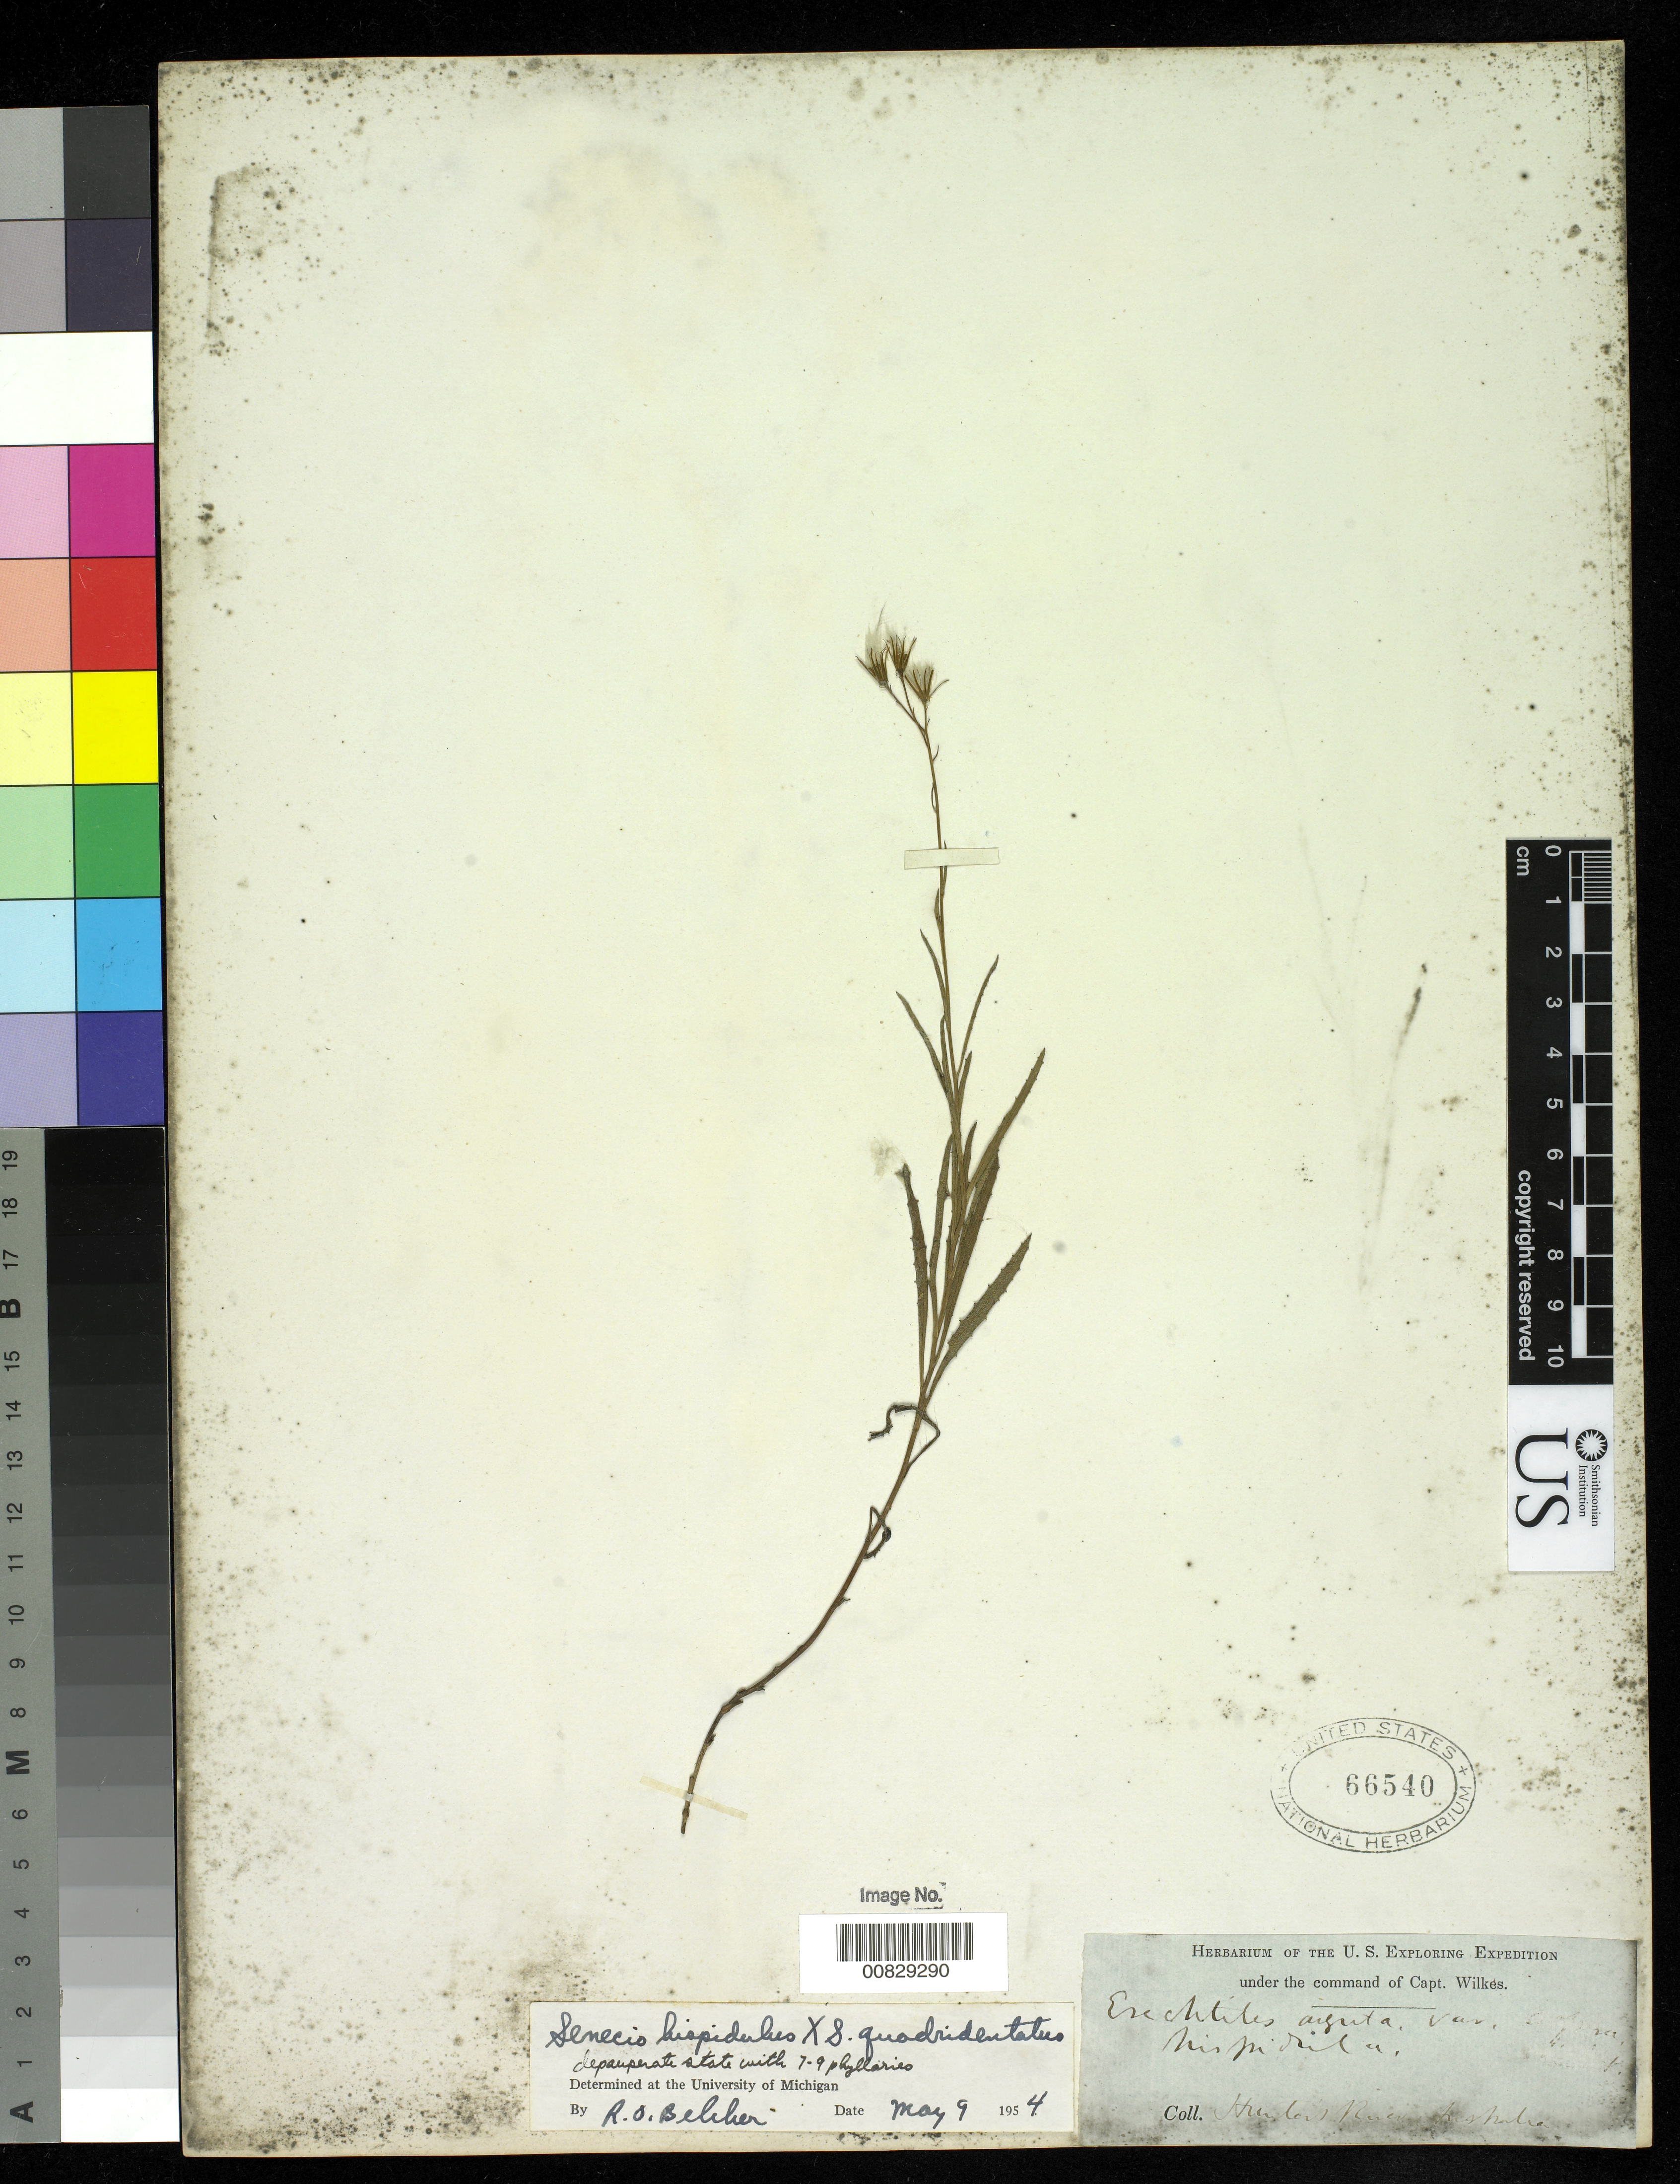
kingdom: Plantae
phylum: Tracheophyta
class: Magnoliopsida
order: Asterales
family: Asteraceae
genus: Senecio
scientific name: Senecio hispidulus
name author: A. Rich.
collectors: Wilkes Explor. Exped.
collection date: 1838/1842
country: Australia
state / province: New South Wales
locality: Hunter's River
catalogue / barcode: US 66540